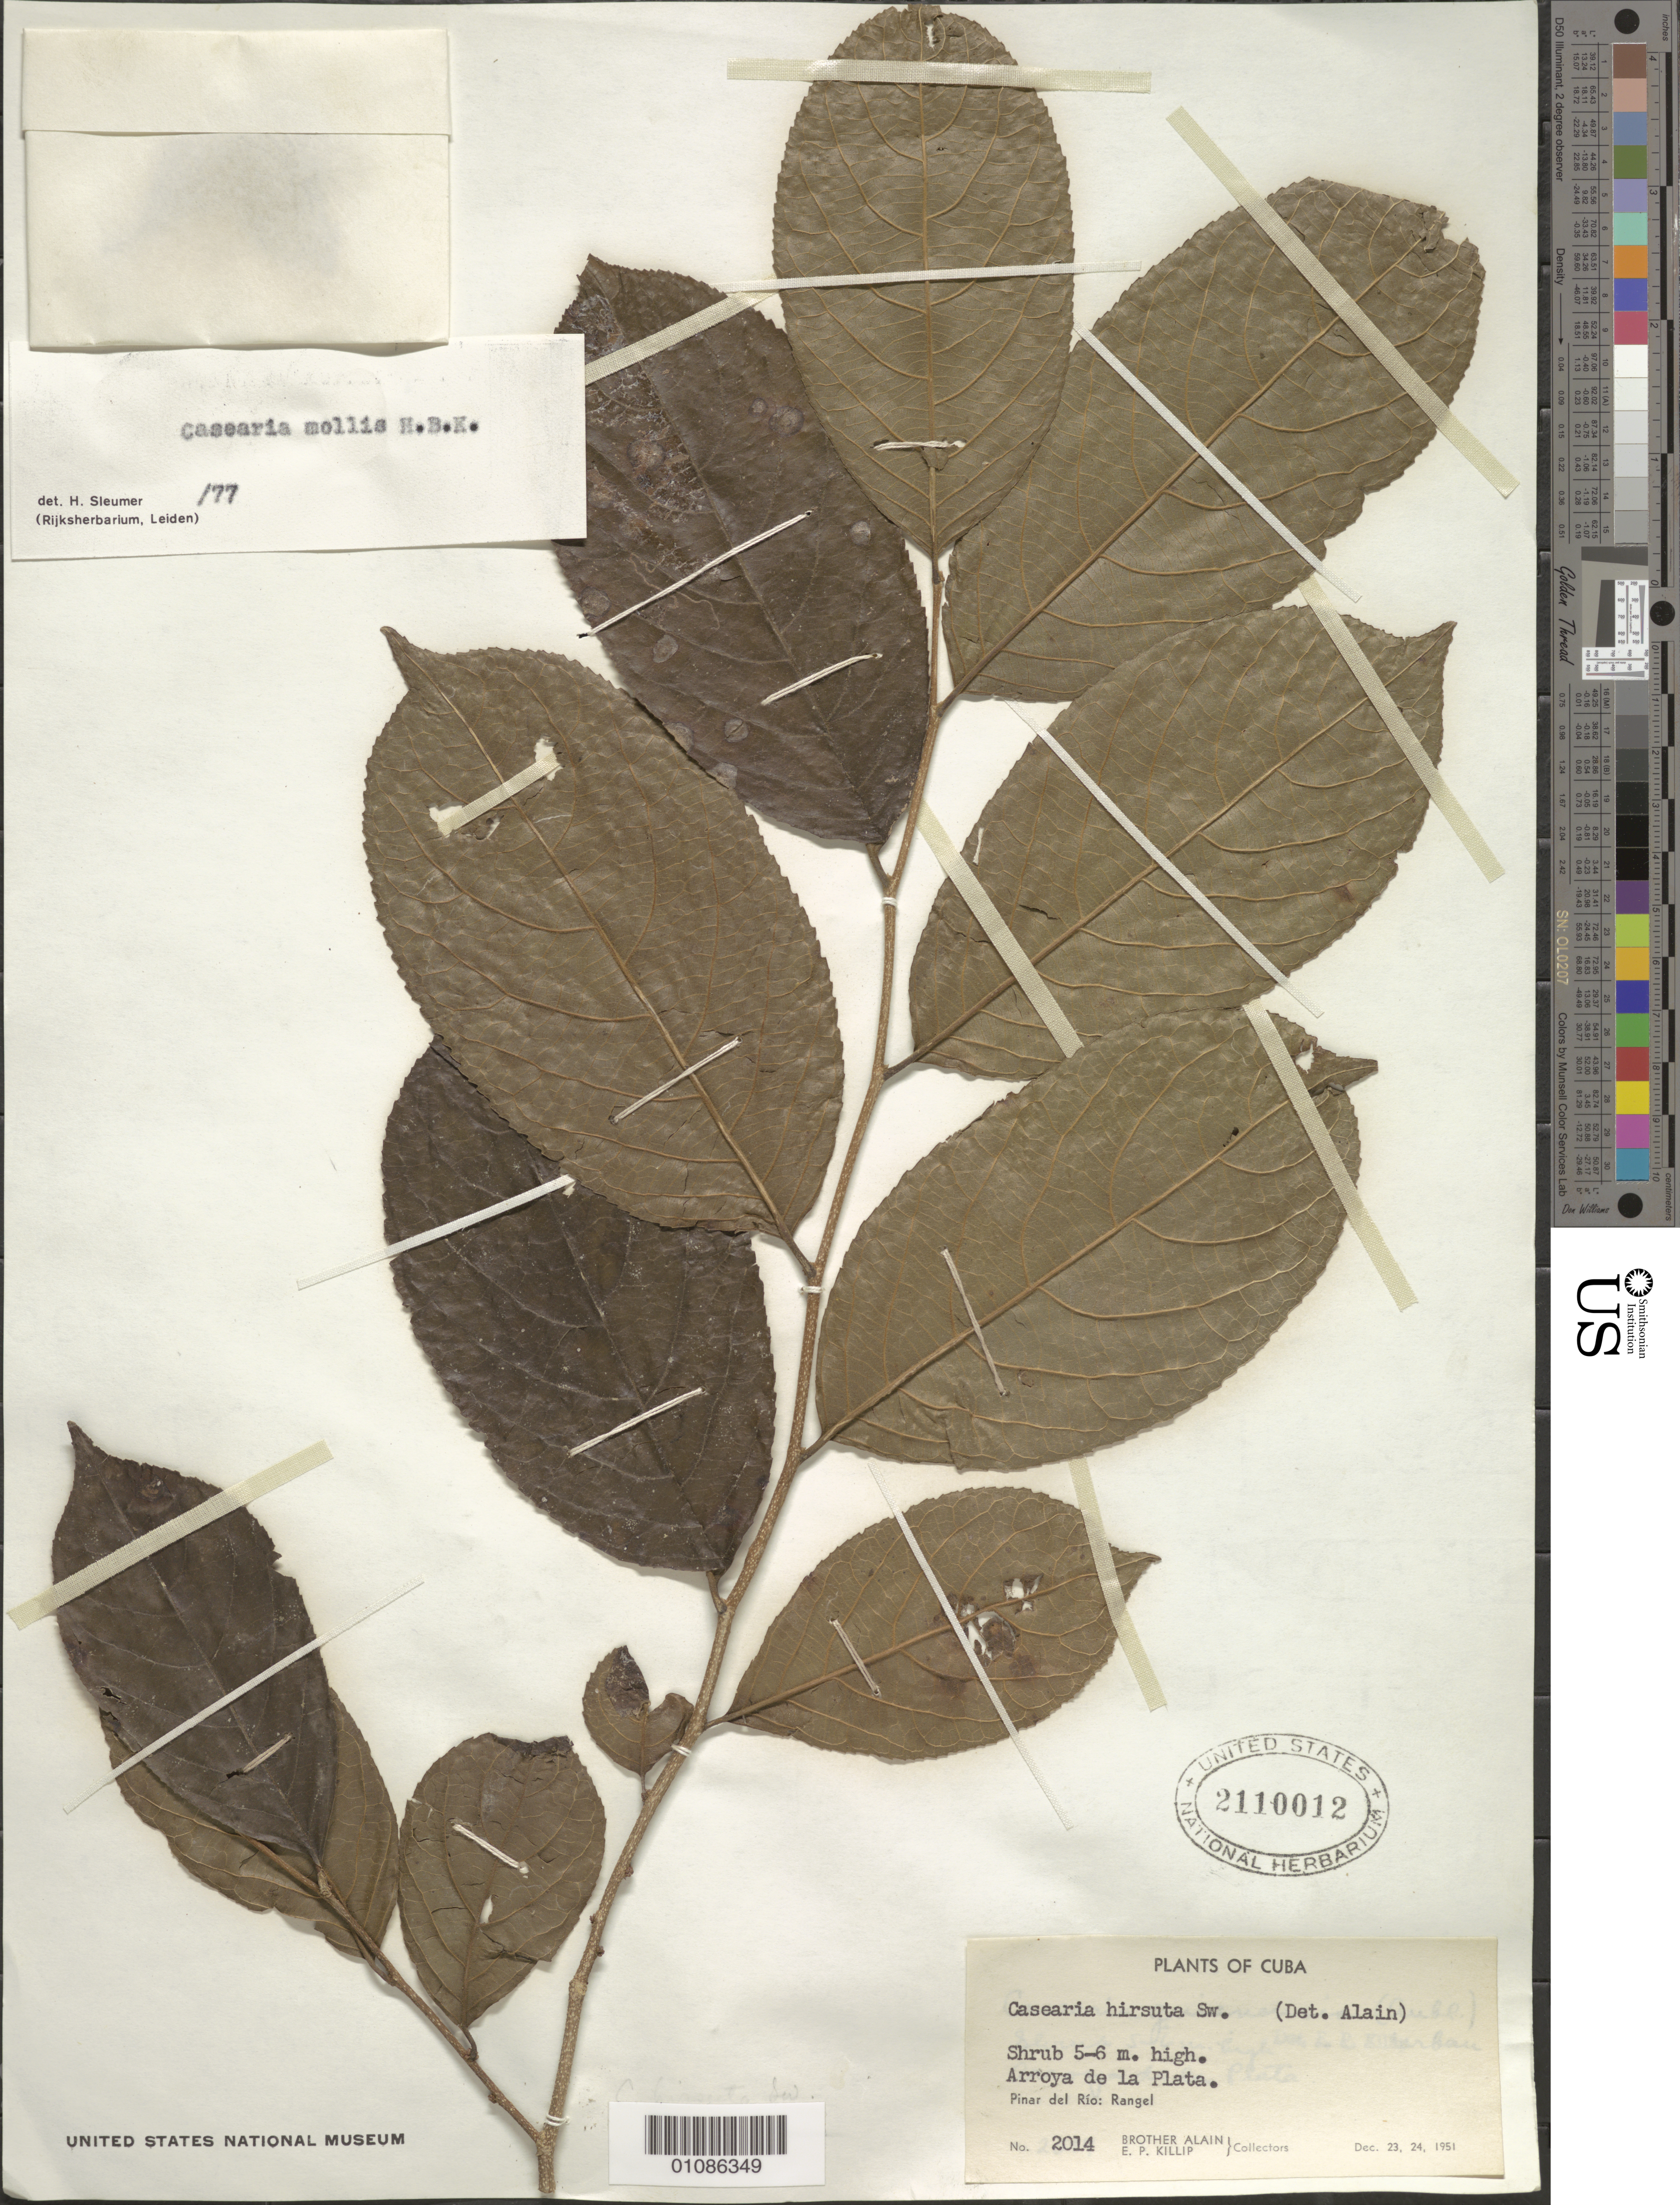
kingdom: Plantae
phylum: Tracheophyta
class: Magnoliopsida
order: Malpighiales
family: Salicaceae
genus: Casearia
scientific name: Casearia mollis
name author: Kunth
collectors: A. H. Liogier & E. P. Killip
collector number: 2014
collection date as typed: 23 Dec 1951 and 24 Dec 1951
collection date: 1951-12-23,1951-12-24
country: Cuba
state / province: Pinar del Rio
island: Cuba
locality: Pinar del Rio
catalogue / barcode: US 2110012